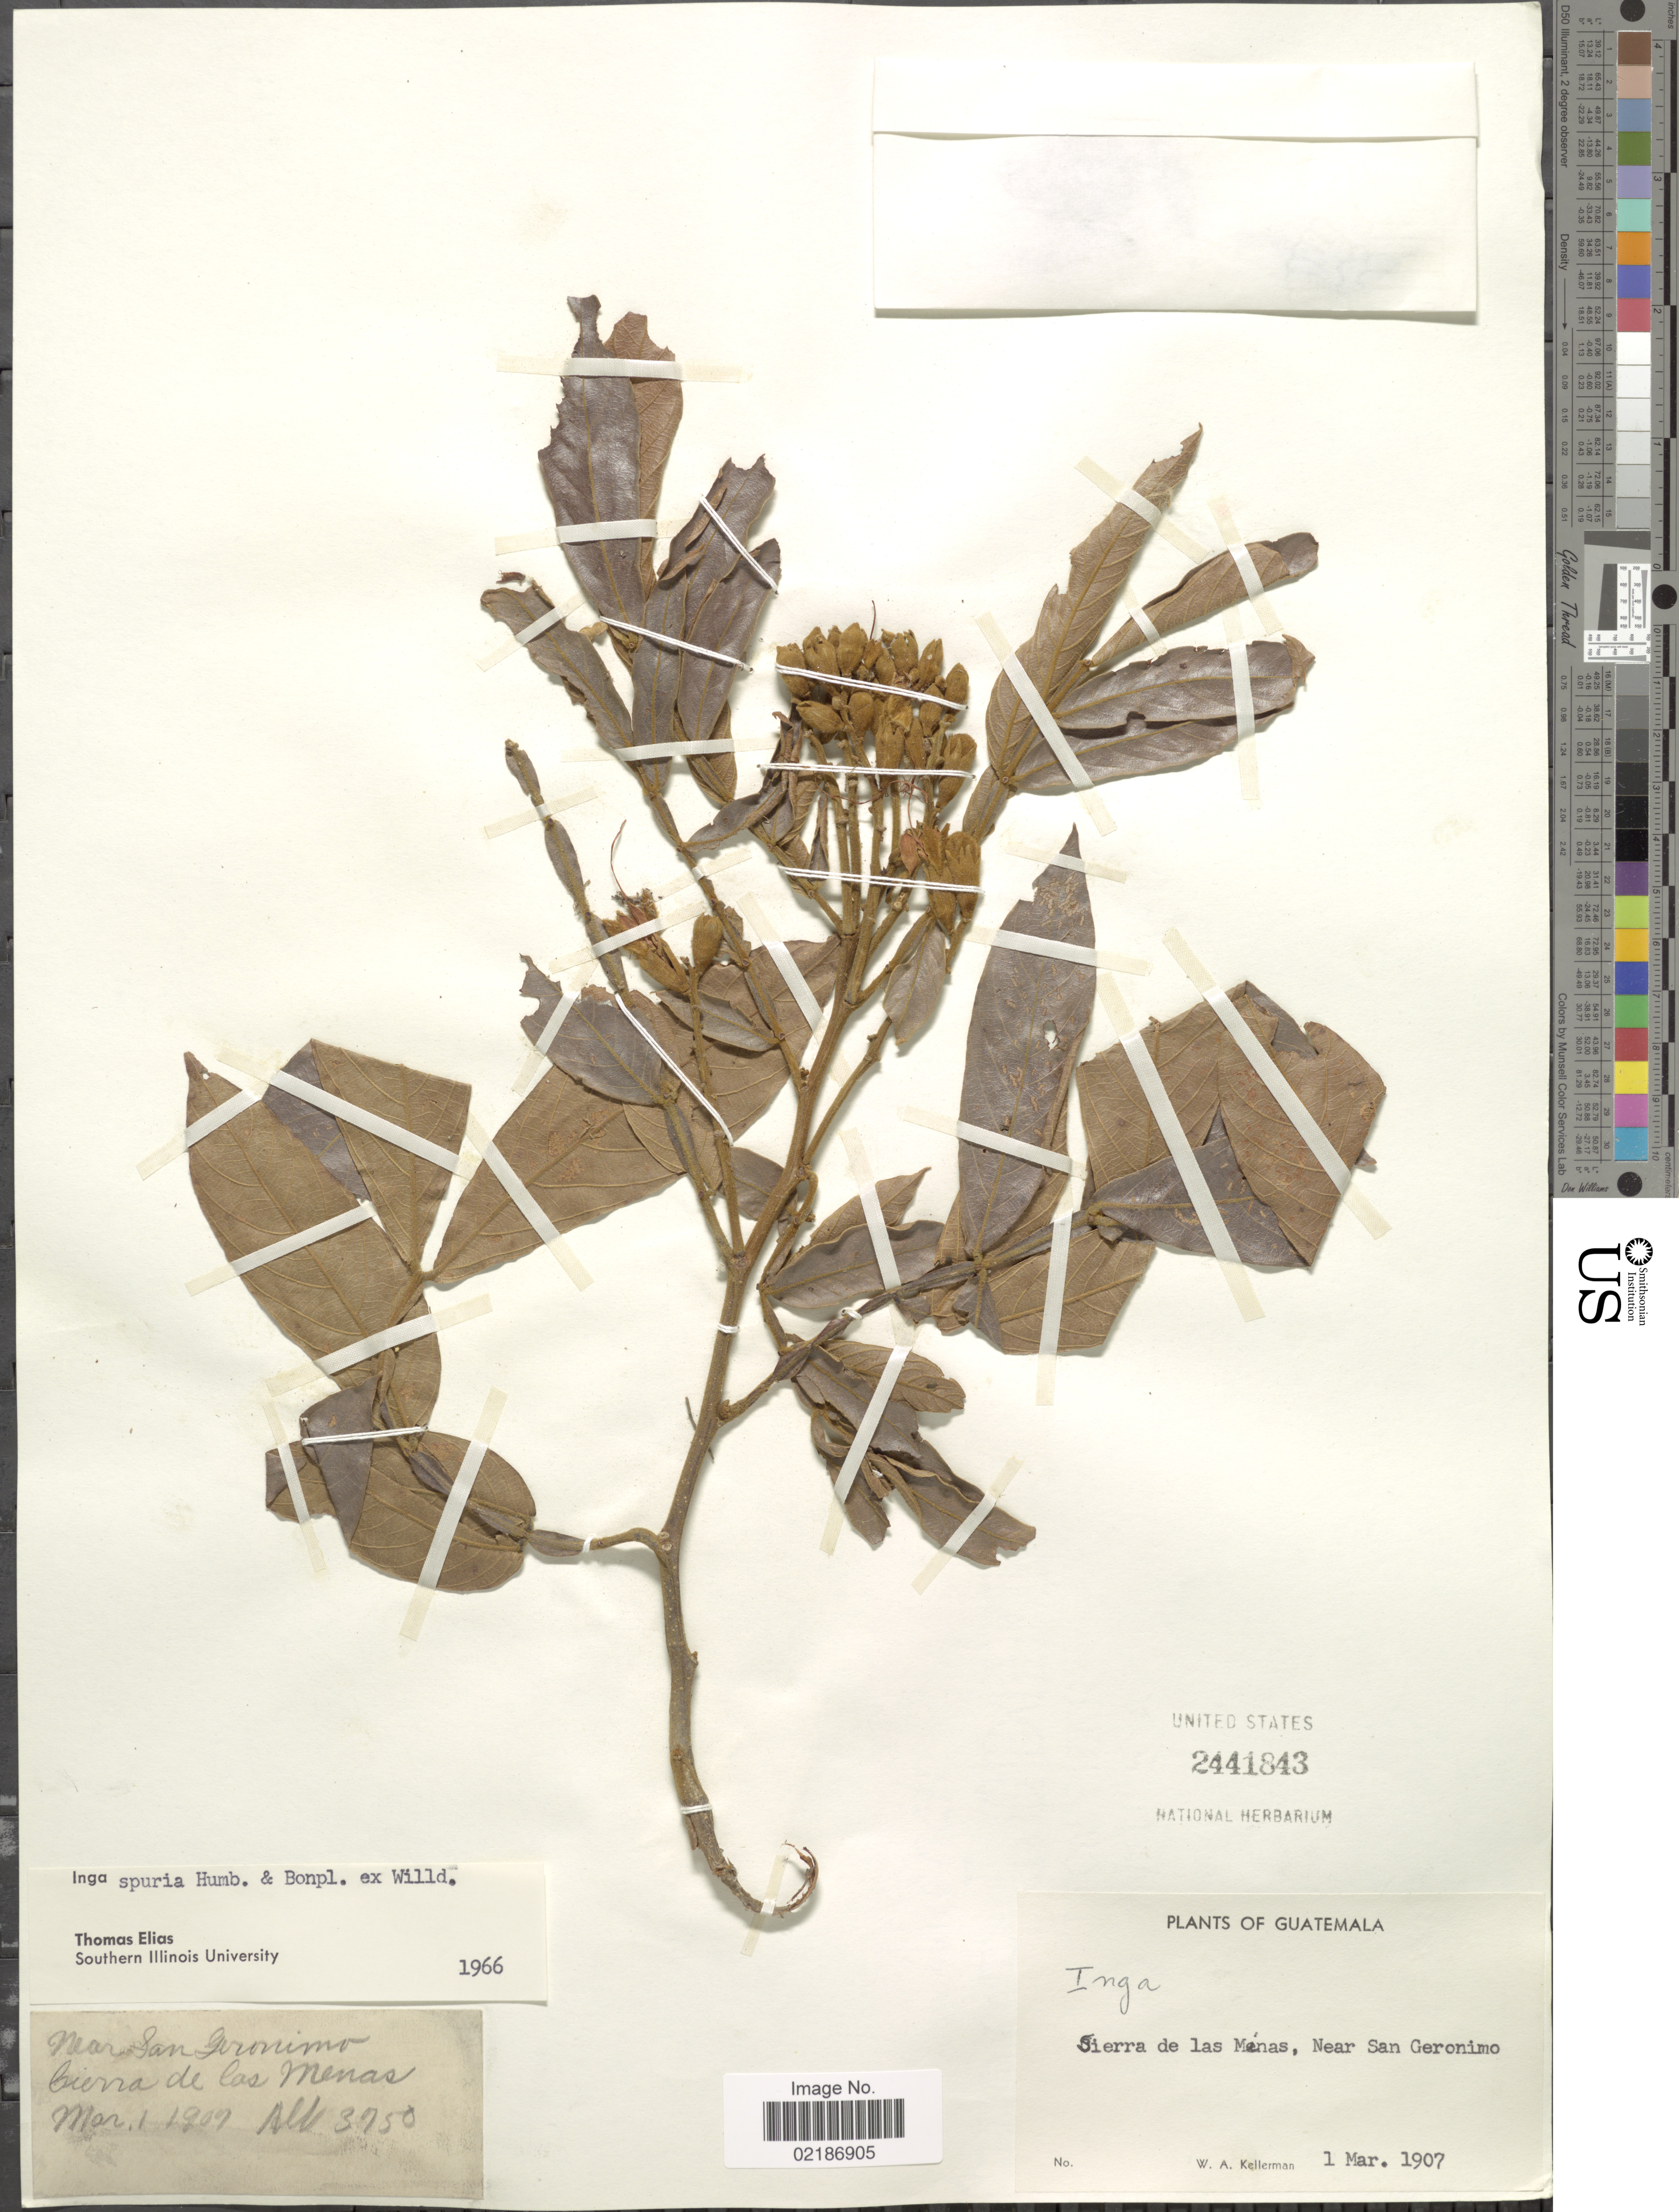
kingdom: Plantae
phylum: Tracheophyta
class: Magnoliopsida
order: Fabales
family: Fabaceae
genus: Inga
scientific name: Inga vera subsp. vera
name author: Willd.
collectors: W. Kellerman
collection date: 1907-03-01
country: Guatemala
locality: Sierra de las Minas, near San Geronimo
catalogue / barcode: US 2441843